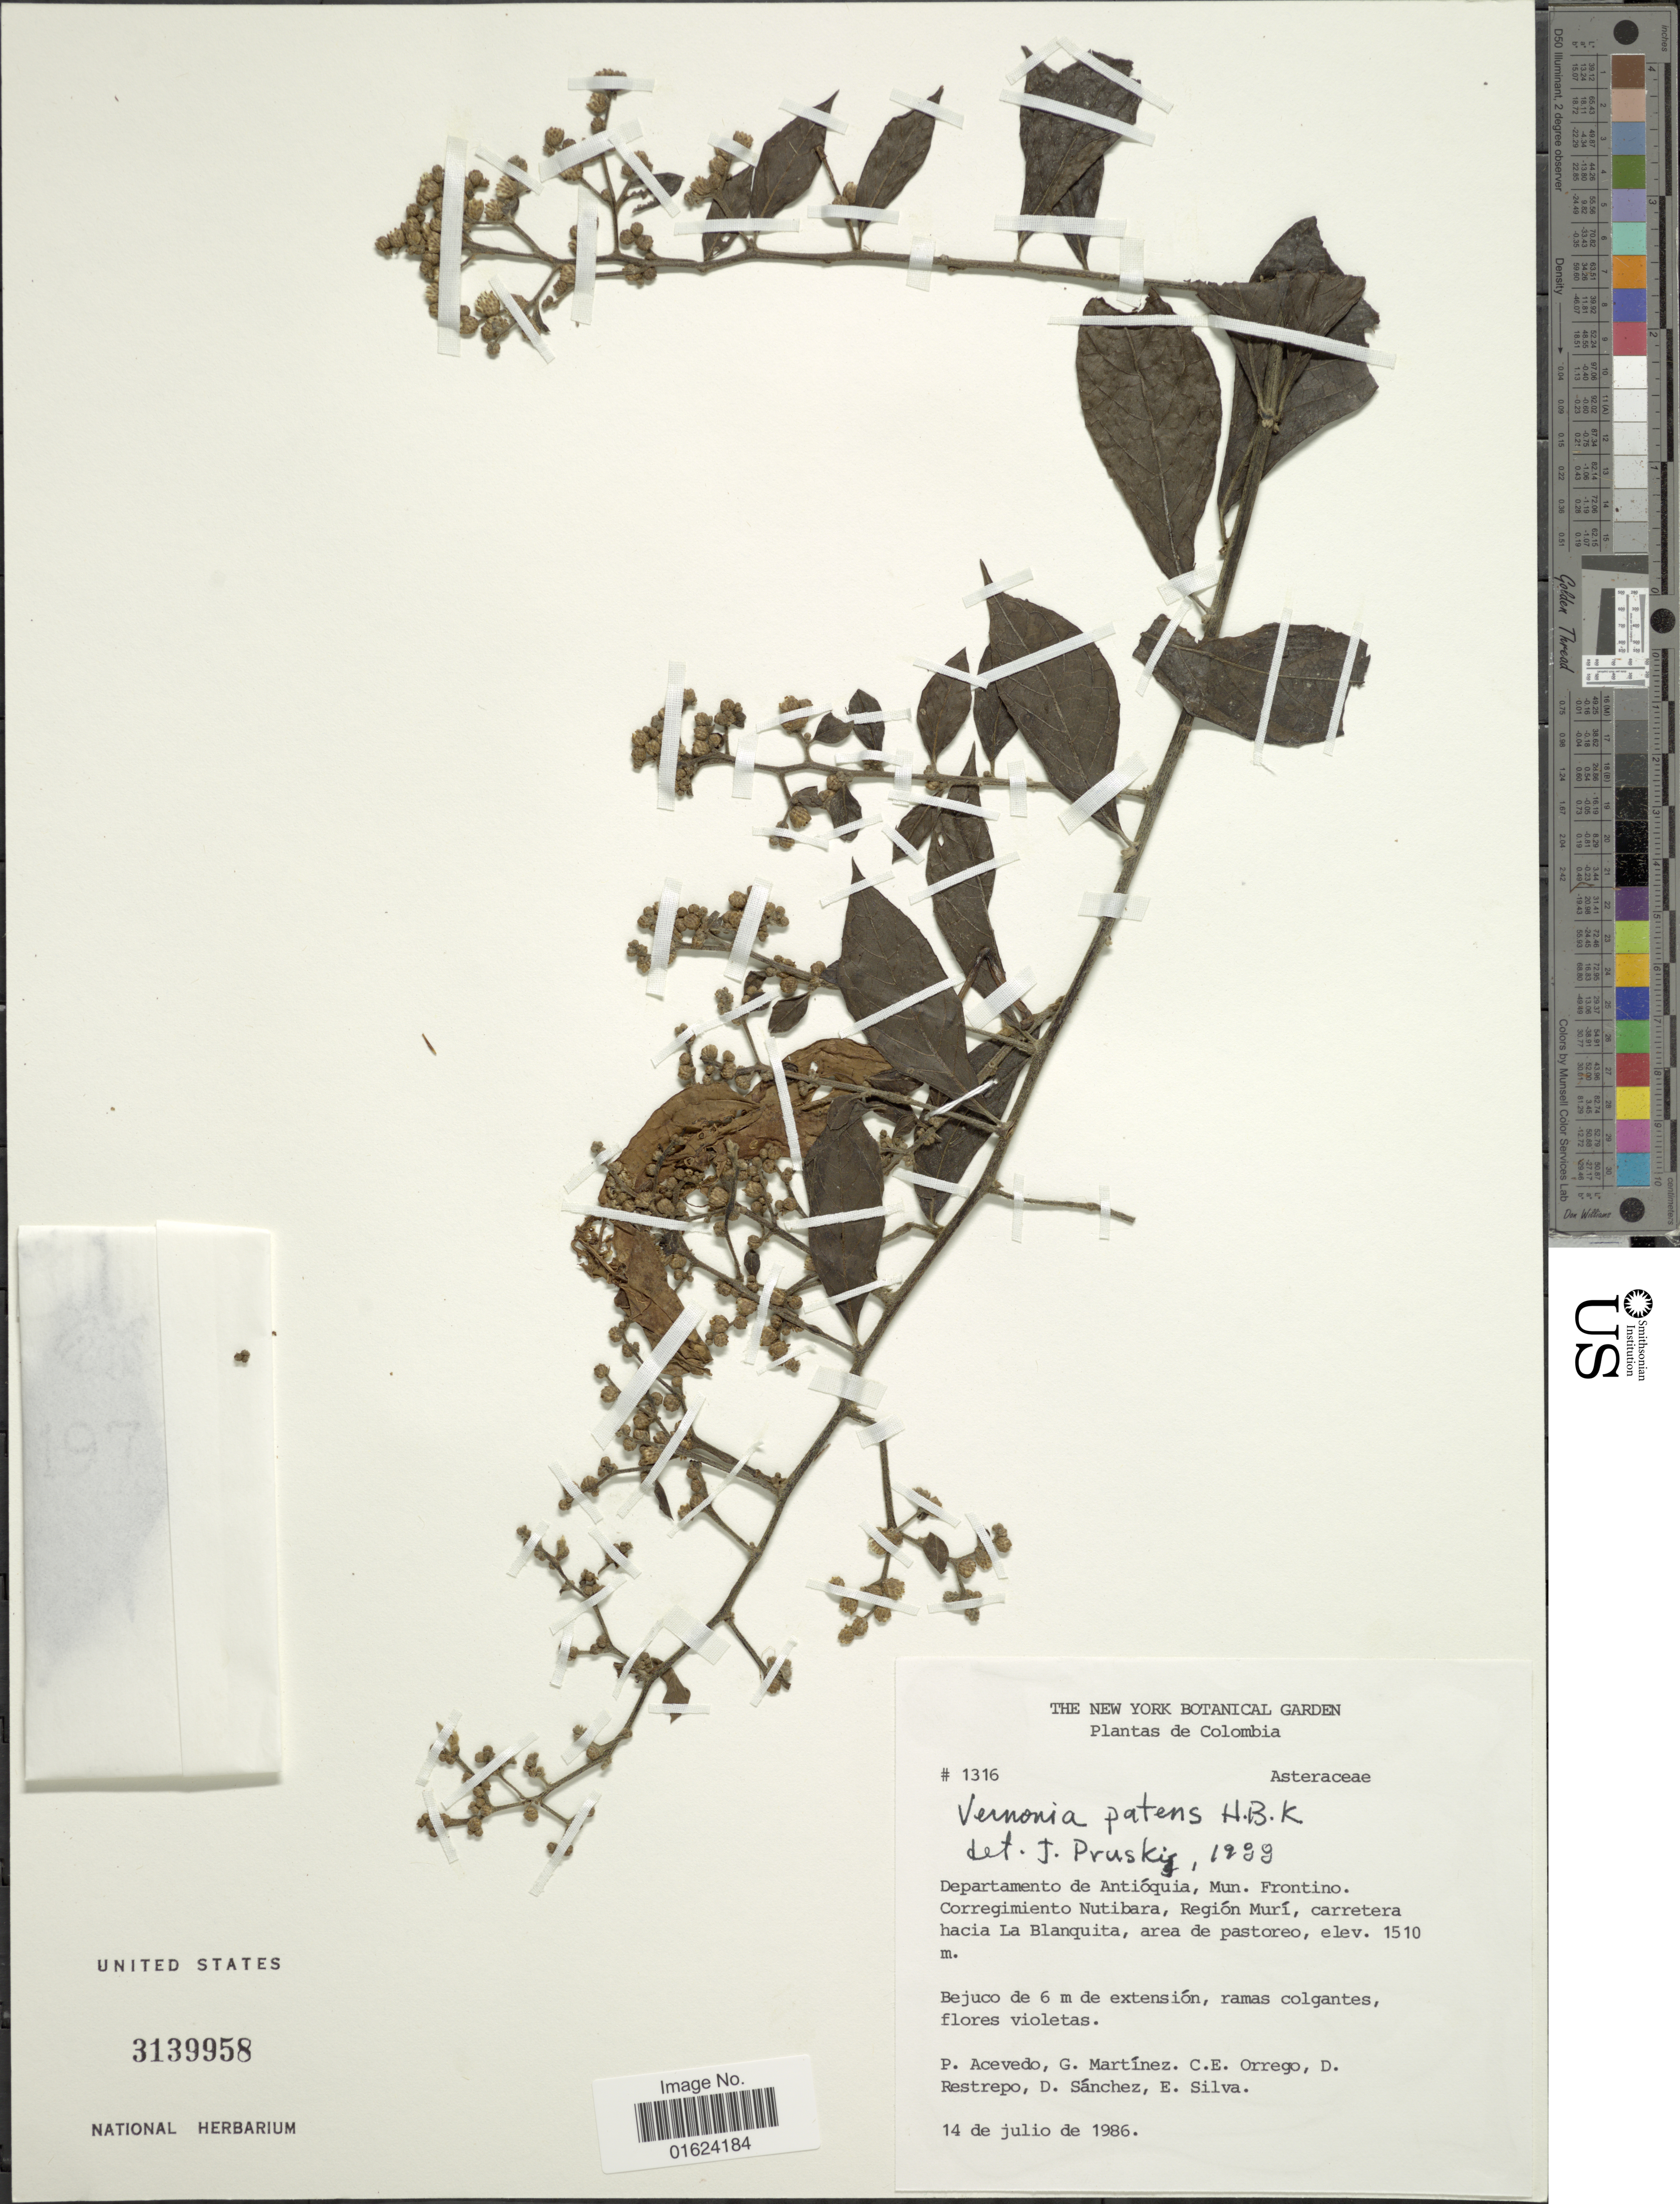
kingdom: Plantae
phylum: Tracheophyta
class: Magnoliopsida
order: Asterales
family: Asteraceae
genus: Vernonanthura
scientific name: Vernonanthura patens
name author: (Kunth) H. Rob.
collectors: P. Acevedo-Rodr., G. Martínez, C. Orrego, D. Restrepo & et al.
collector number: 1316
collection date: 1986-07-14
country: Colombia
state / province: Antioquia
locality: Colombia, Departamento de Antioquia, Mun, Frontiro. Corregimieto Nutibar, Region Muri, carretera hacia La Blanquita, area de pastoreo.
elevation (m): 1510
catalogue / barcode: US 139958